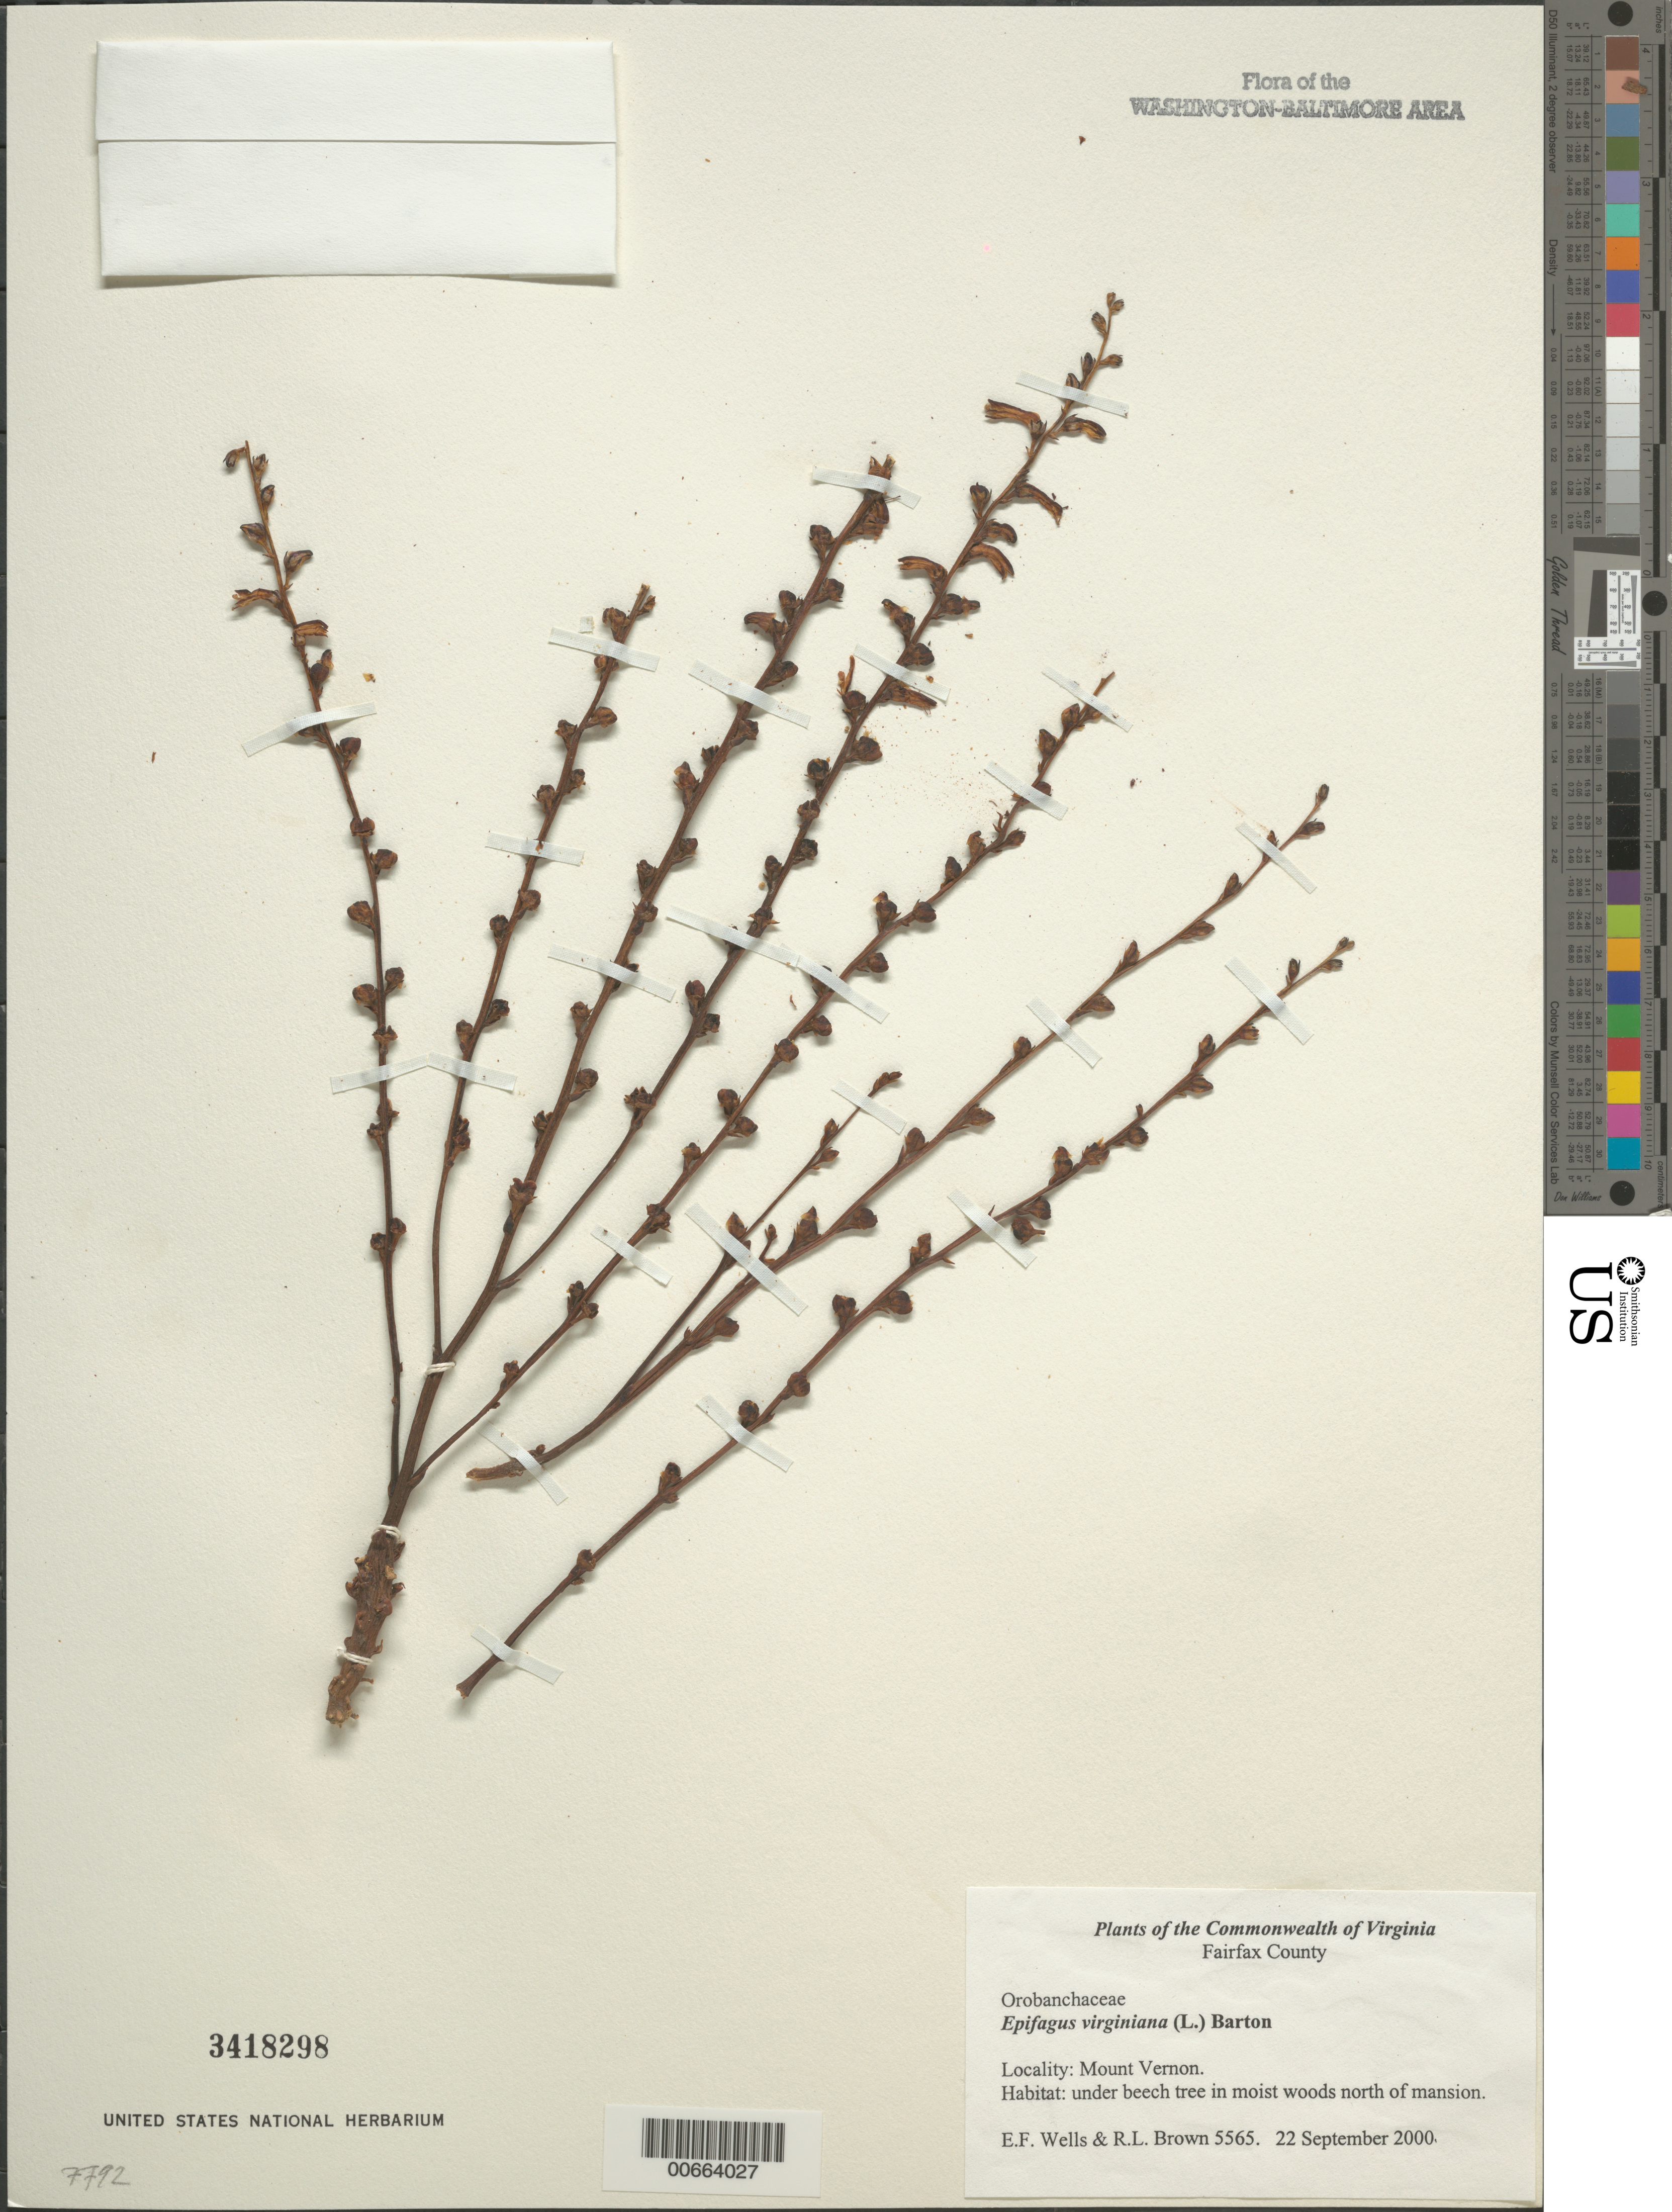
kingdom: Plantae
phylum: Tracheophyta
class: Magnoliopsida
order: Lamiales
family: Orobanchaceae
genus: Epifagus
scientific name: Epifagus virginiana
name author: (L.) W.P.C. Barton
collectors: E. F. Wells & R. L. Brown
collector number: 5565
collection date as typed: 22 Sep 2000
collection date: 2000-09-22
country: United States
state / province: Virginia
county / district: Fairfax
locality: Mount Vernon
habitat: Under beech tree in moist woods north of mansion.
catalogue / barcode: US 3418298